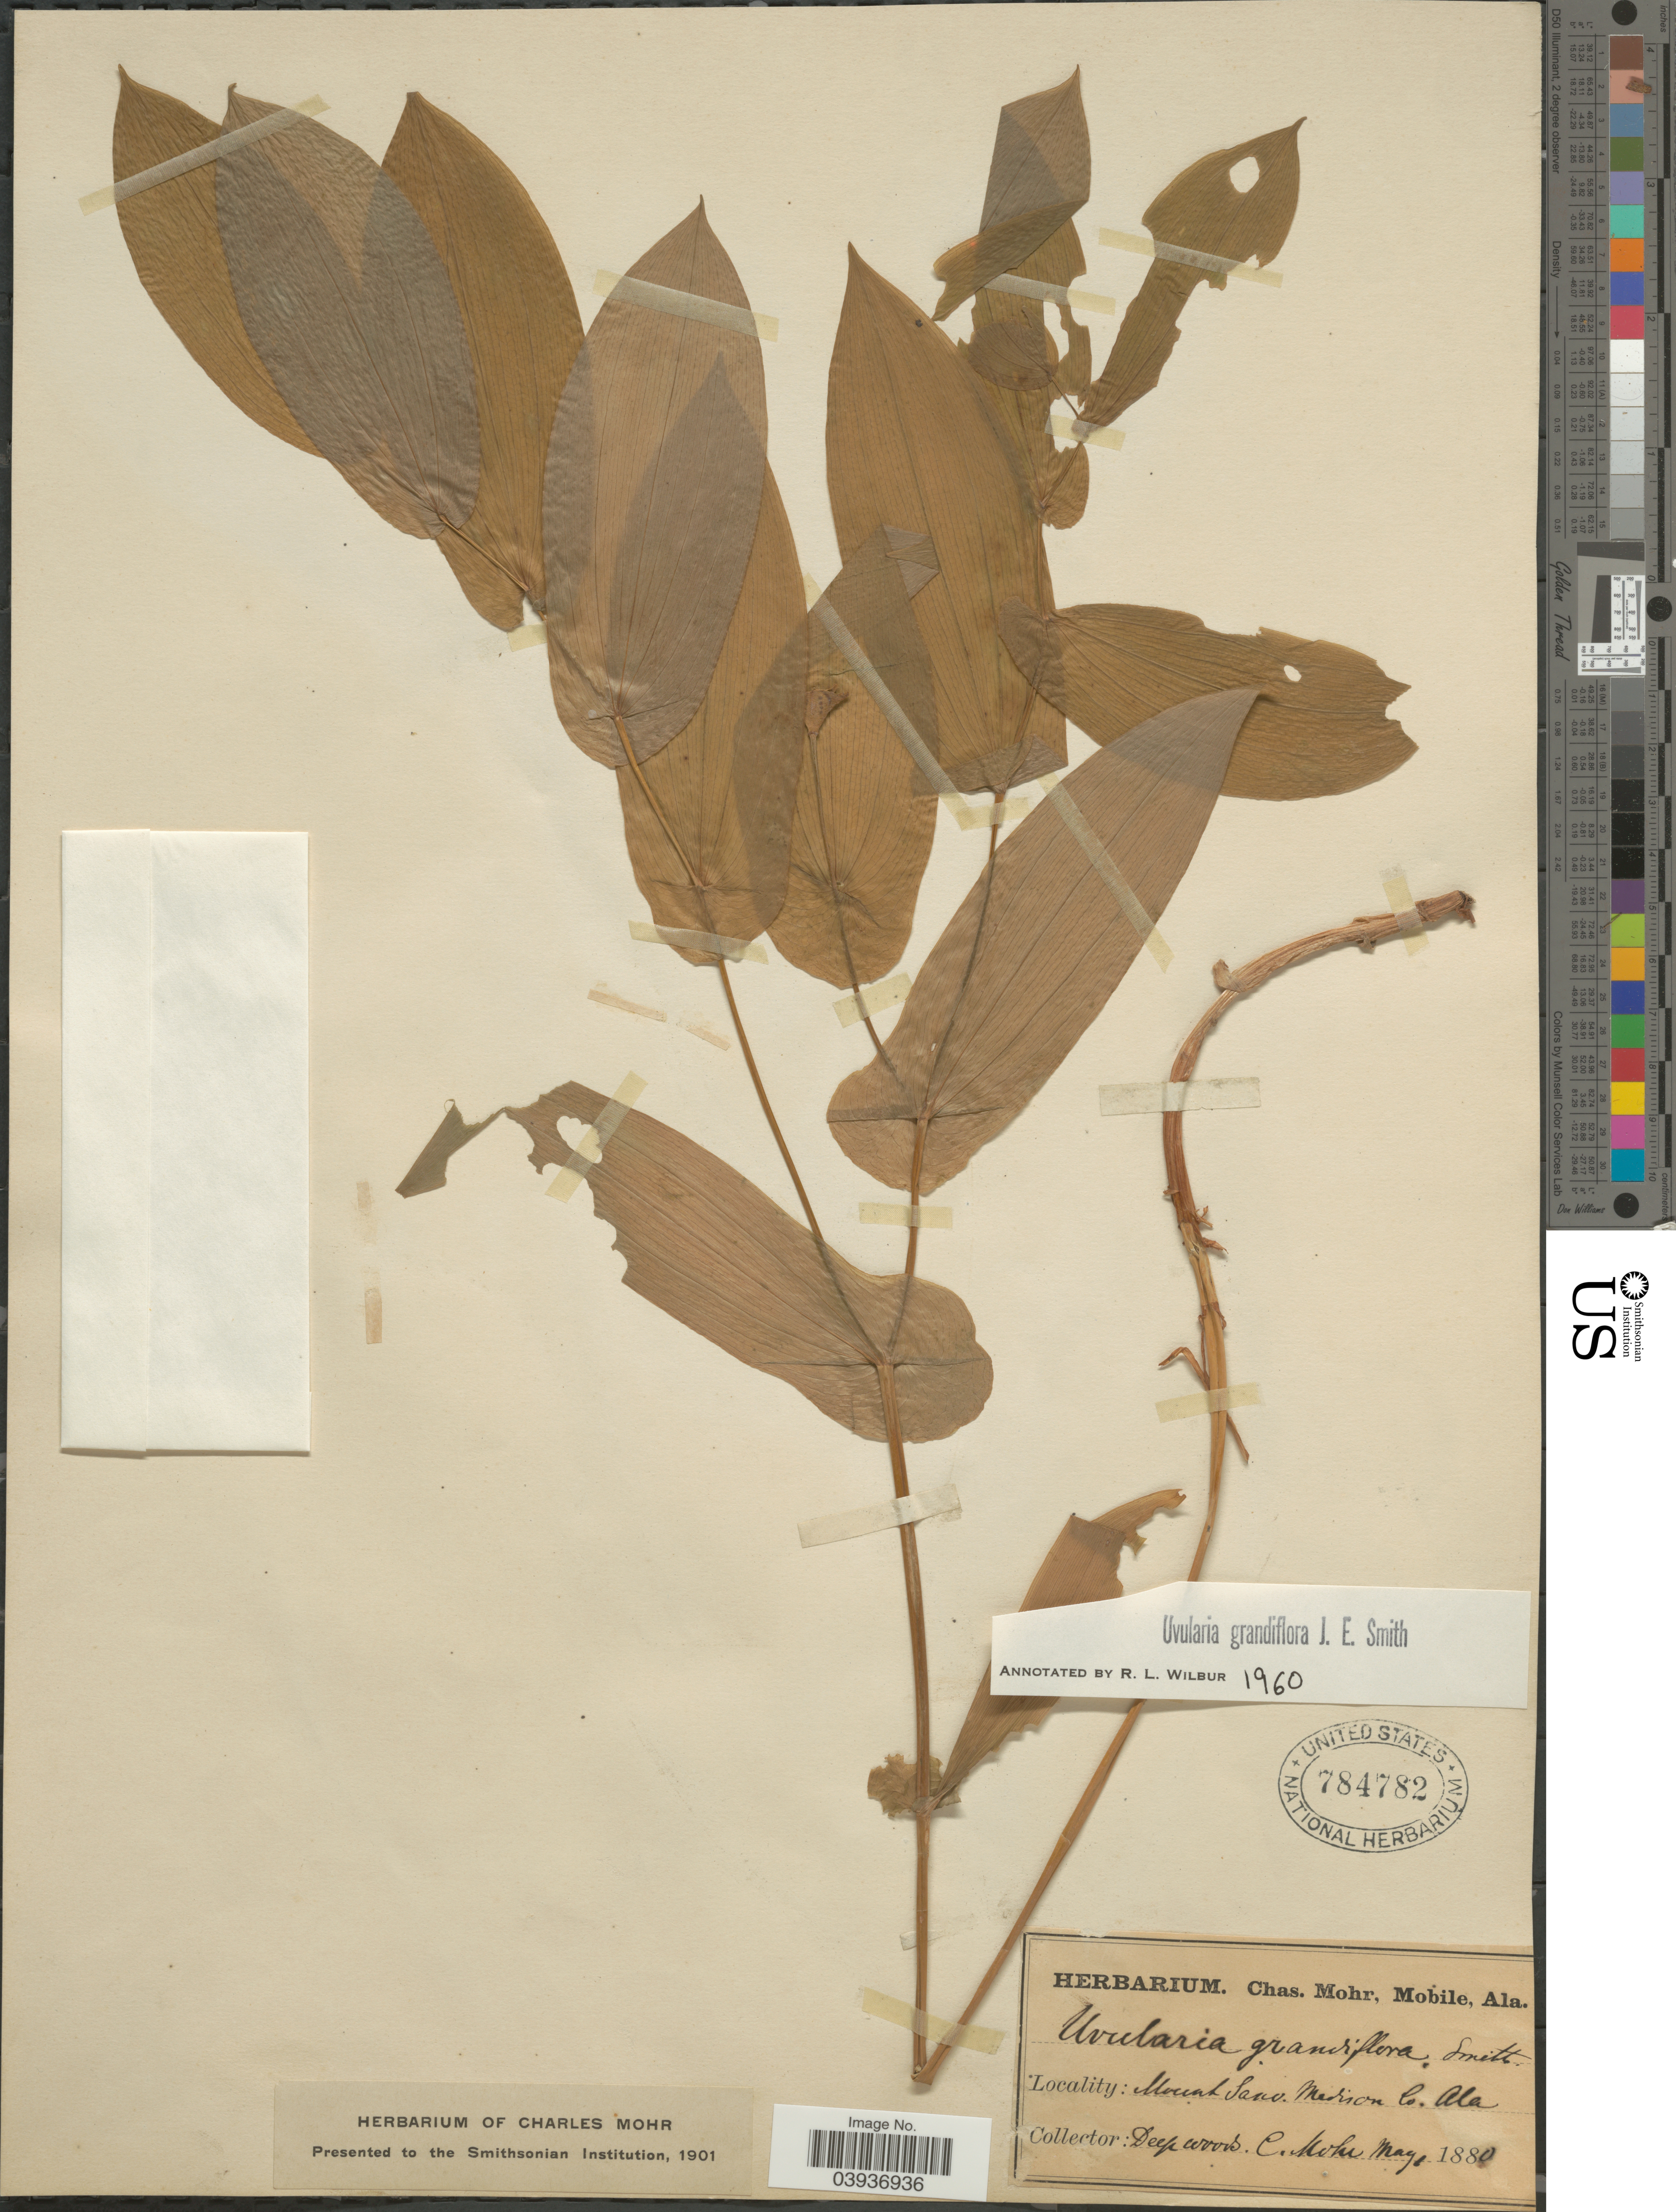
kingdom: Plantae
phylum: Tracheophyta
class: Liliopsida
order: Liliales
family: Colchicaceae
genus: Uvularia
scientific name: Uvularia grandiflora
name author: Sm.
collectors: C. T. Mohr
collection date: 1880-05-01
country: United States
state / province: Alabama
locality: Mount Sano. Madison Co.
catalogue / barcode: US 784782